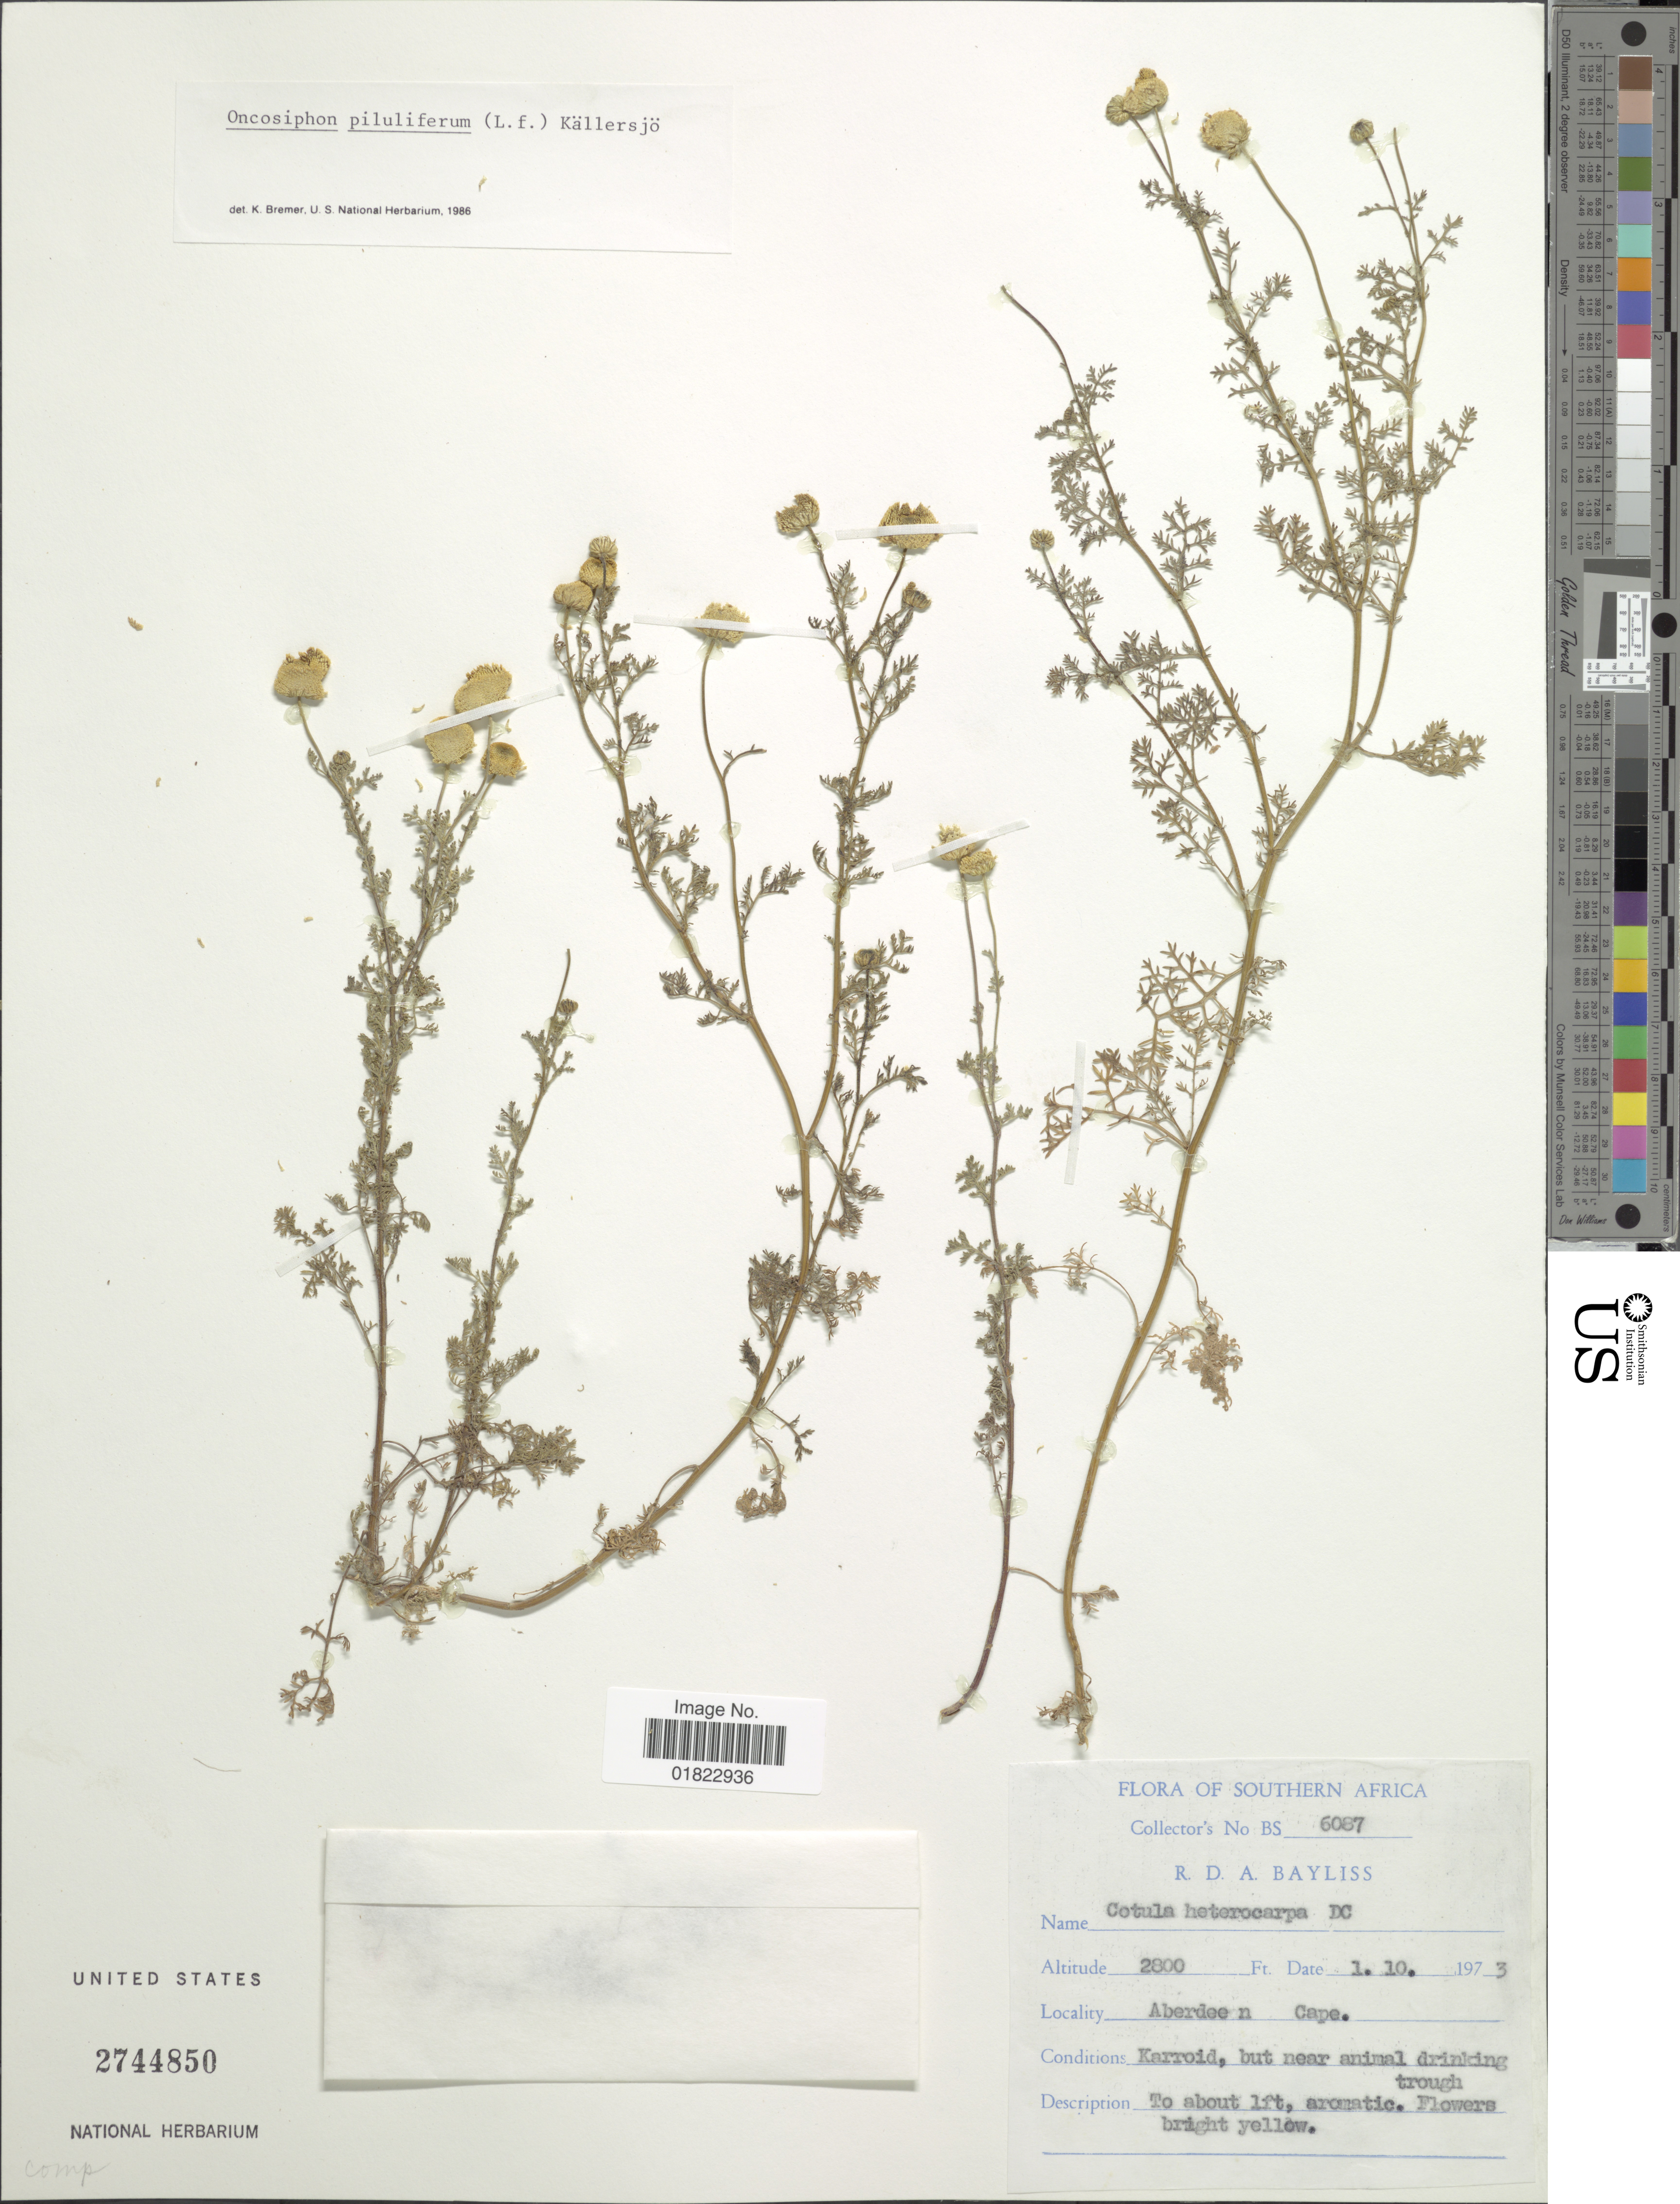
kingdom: Plantae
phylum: Tracheophyta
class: Magnoliopsida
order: Asterales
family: Asteraceae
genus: Oncosiphon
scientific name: Oncosiphon piluliferum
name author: (L. f.) Källersjö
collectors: R. Bayliss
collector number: BS6087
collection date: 1973-10-01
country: South Africa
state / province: Eastern Cape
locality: Aberdeen, Cape. Southern Africa.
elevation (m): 853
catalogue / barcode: US 2744850